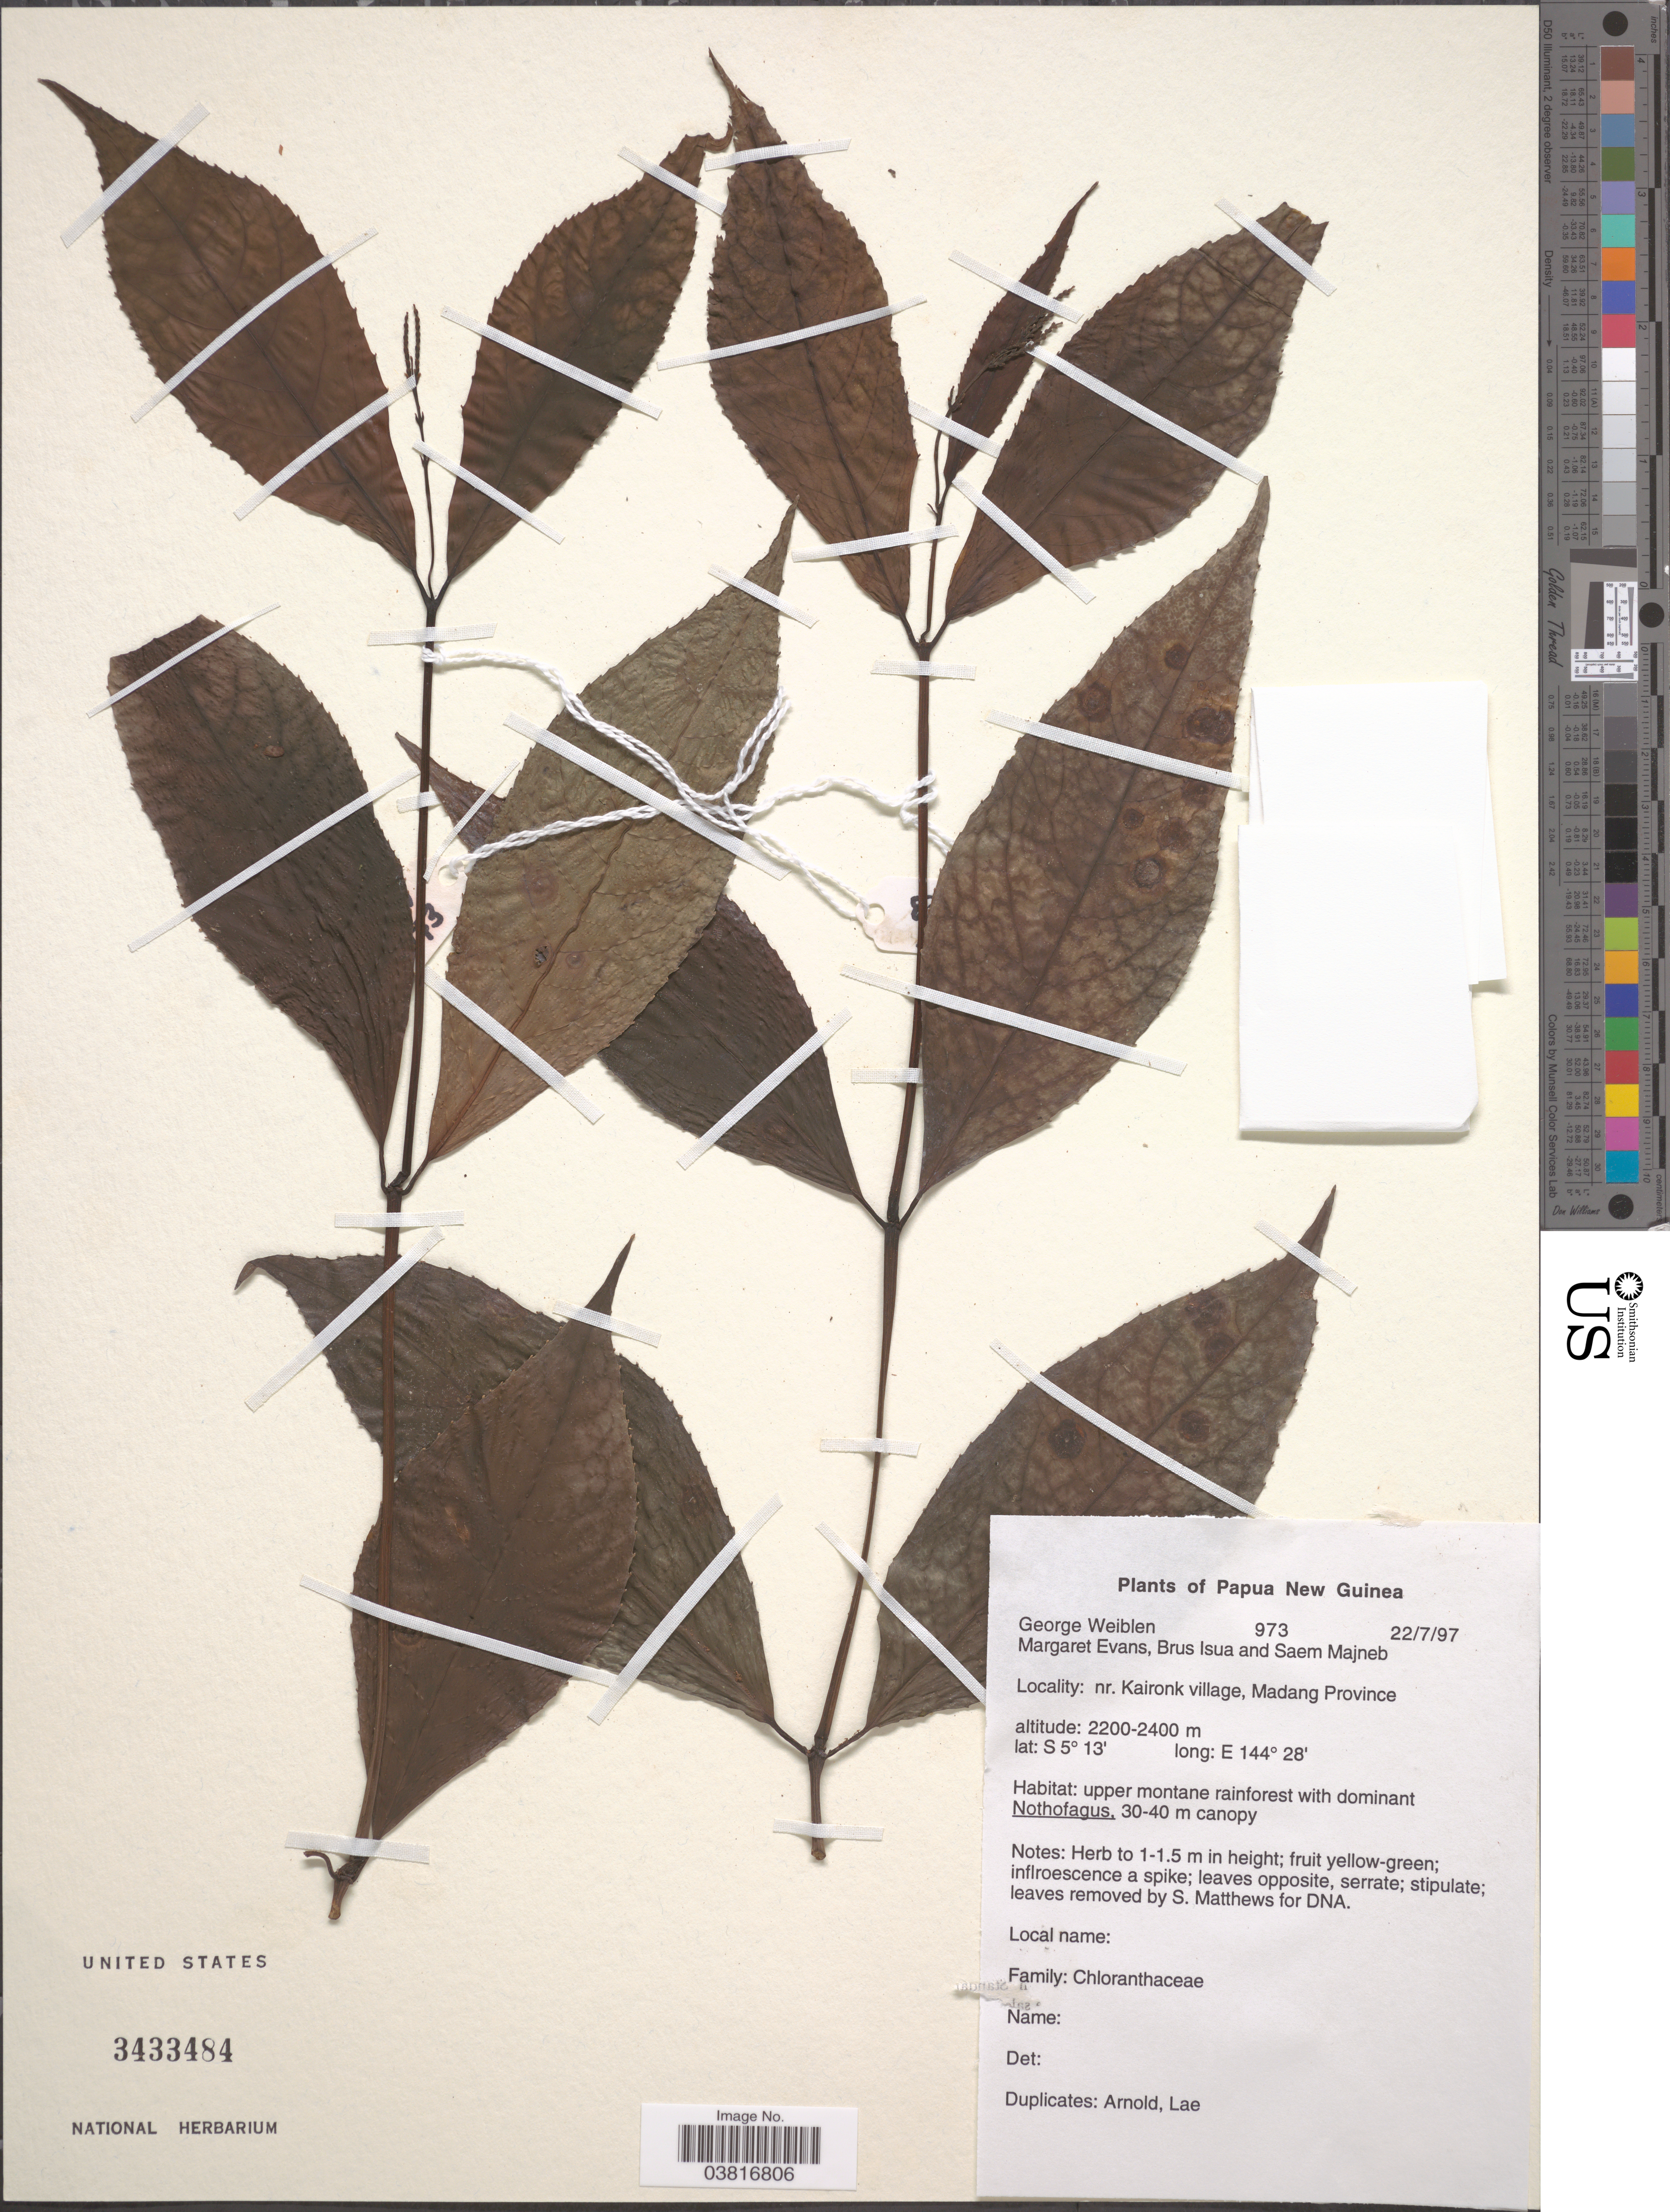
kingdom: Plantae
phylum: Tracheophyta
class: Magnoliopsida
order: Chloranthales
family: Chloranthaceae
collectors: G. D. Weiblen, M. Evans, B. Isua & S. Majneb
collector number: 973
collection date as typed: Transcribed d/m/y: 22/7/97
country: Papua New Guinea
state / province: Madang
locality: Nr. Kaironk village.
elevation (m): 2200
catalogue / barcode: US 3433484